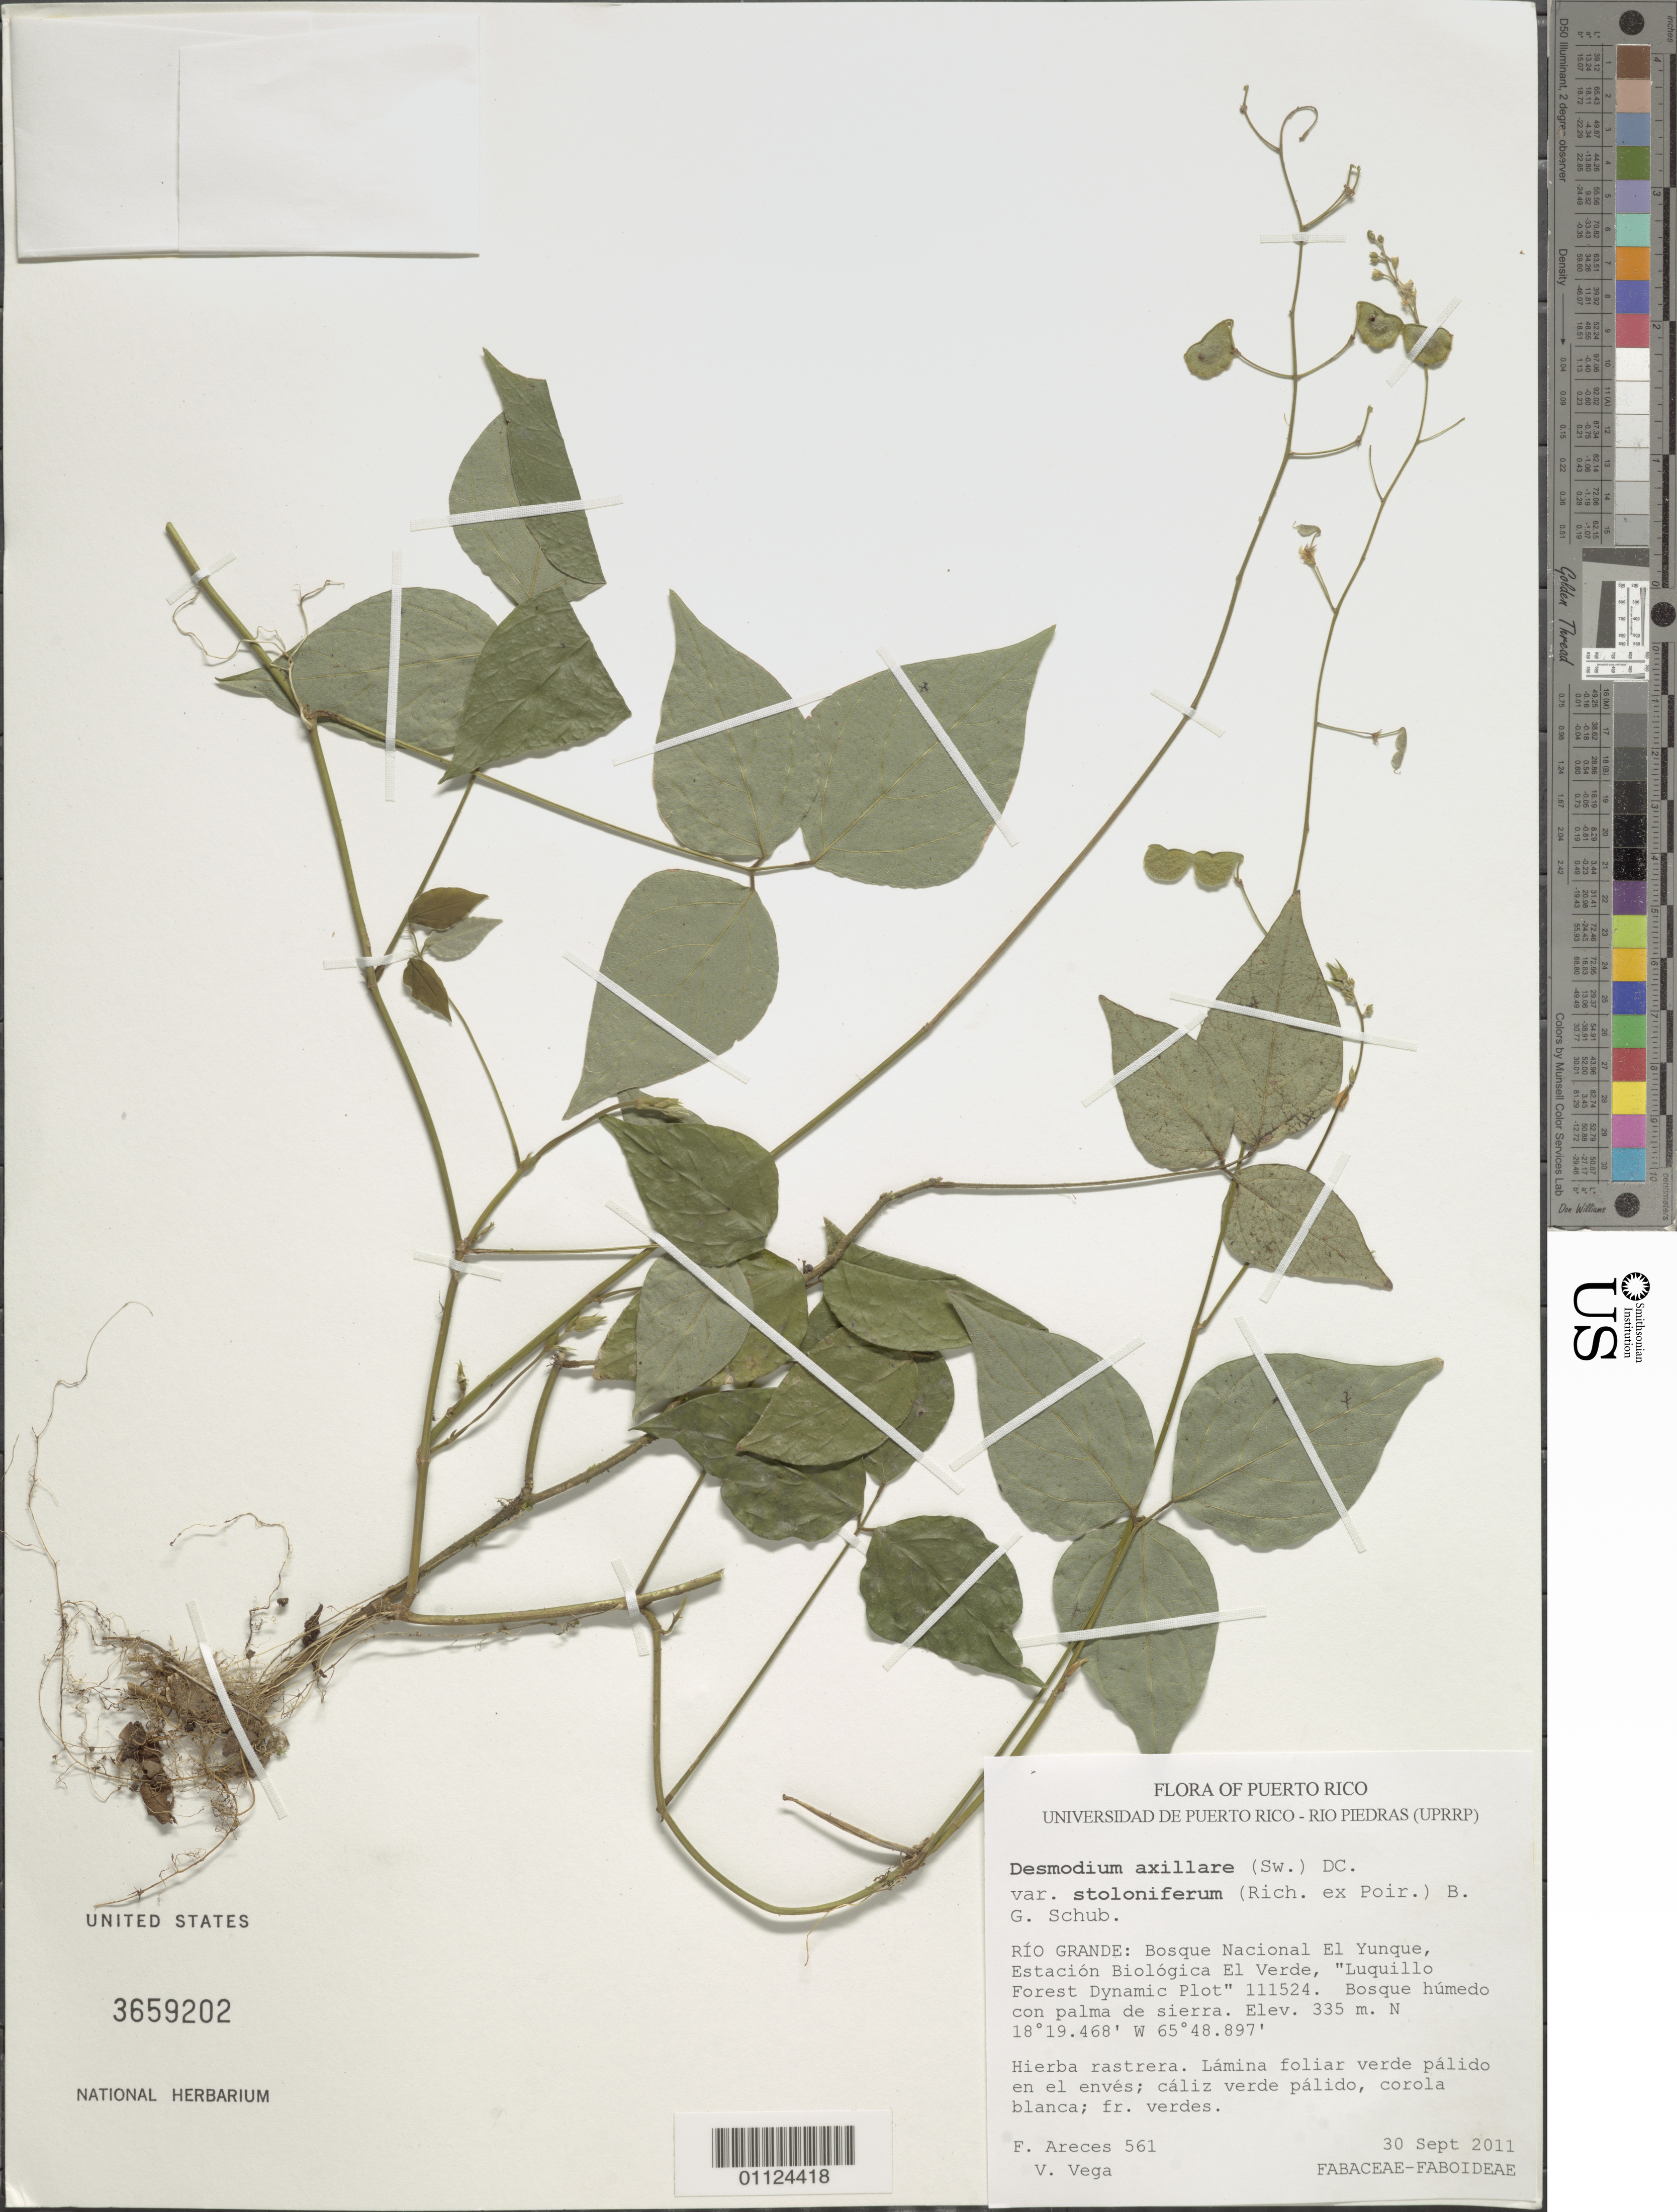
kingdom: Plantae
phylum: Tracheophyta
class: Magnoliopsida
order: Fabales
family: Fabaceae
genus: Desmodium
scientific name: Desmodium axillare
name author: (Sw.) DC.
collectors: F. Areces Berazaín & V. Vega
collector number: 561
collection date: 2011-09-30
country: Puerto Rico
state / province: Río Grande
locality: Bosque Nacional El Yunque, Estación Biológica El Verde, "Luquillo Forest Dynamic Plot" 111524.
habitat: Bosque húmedo con palma de sierra.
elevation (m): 335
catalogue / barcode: US 3659202